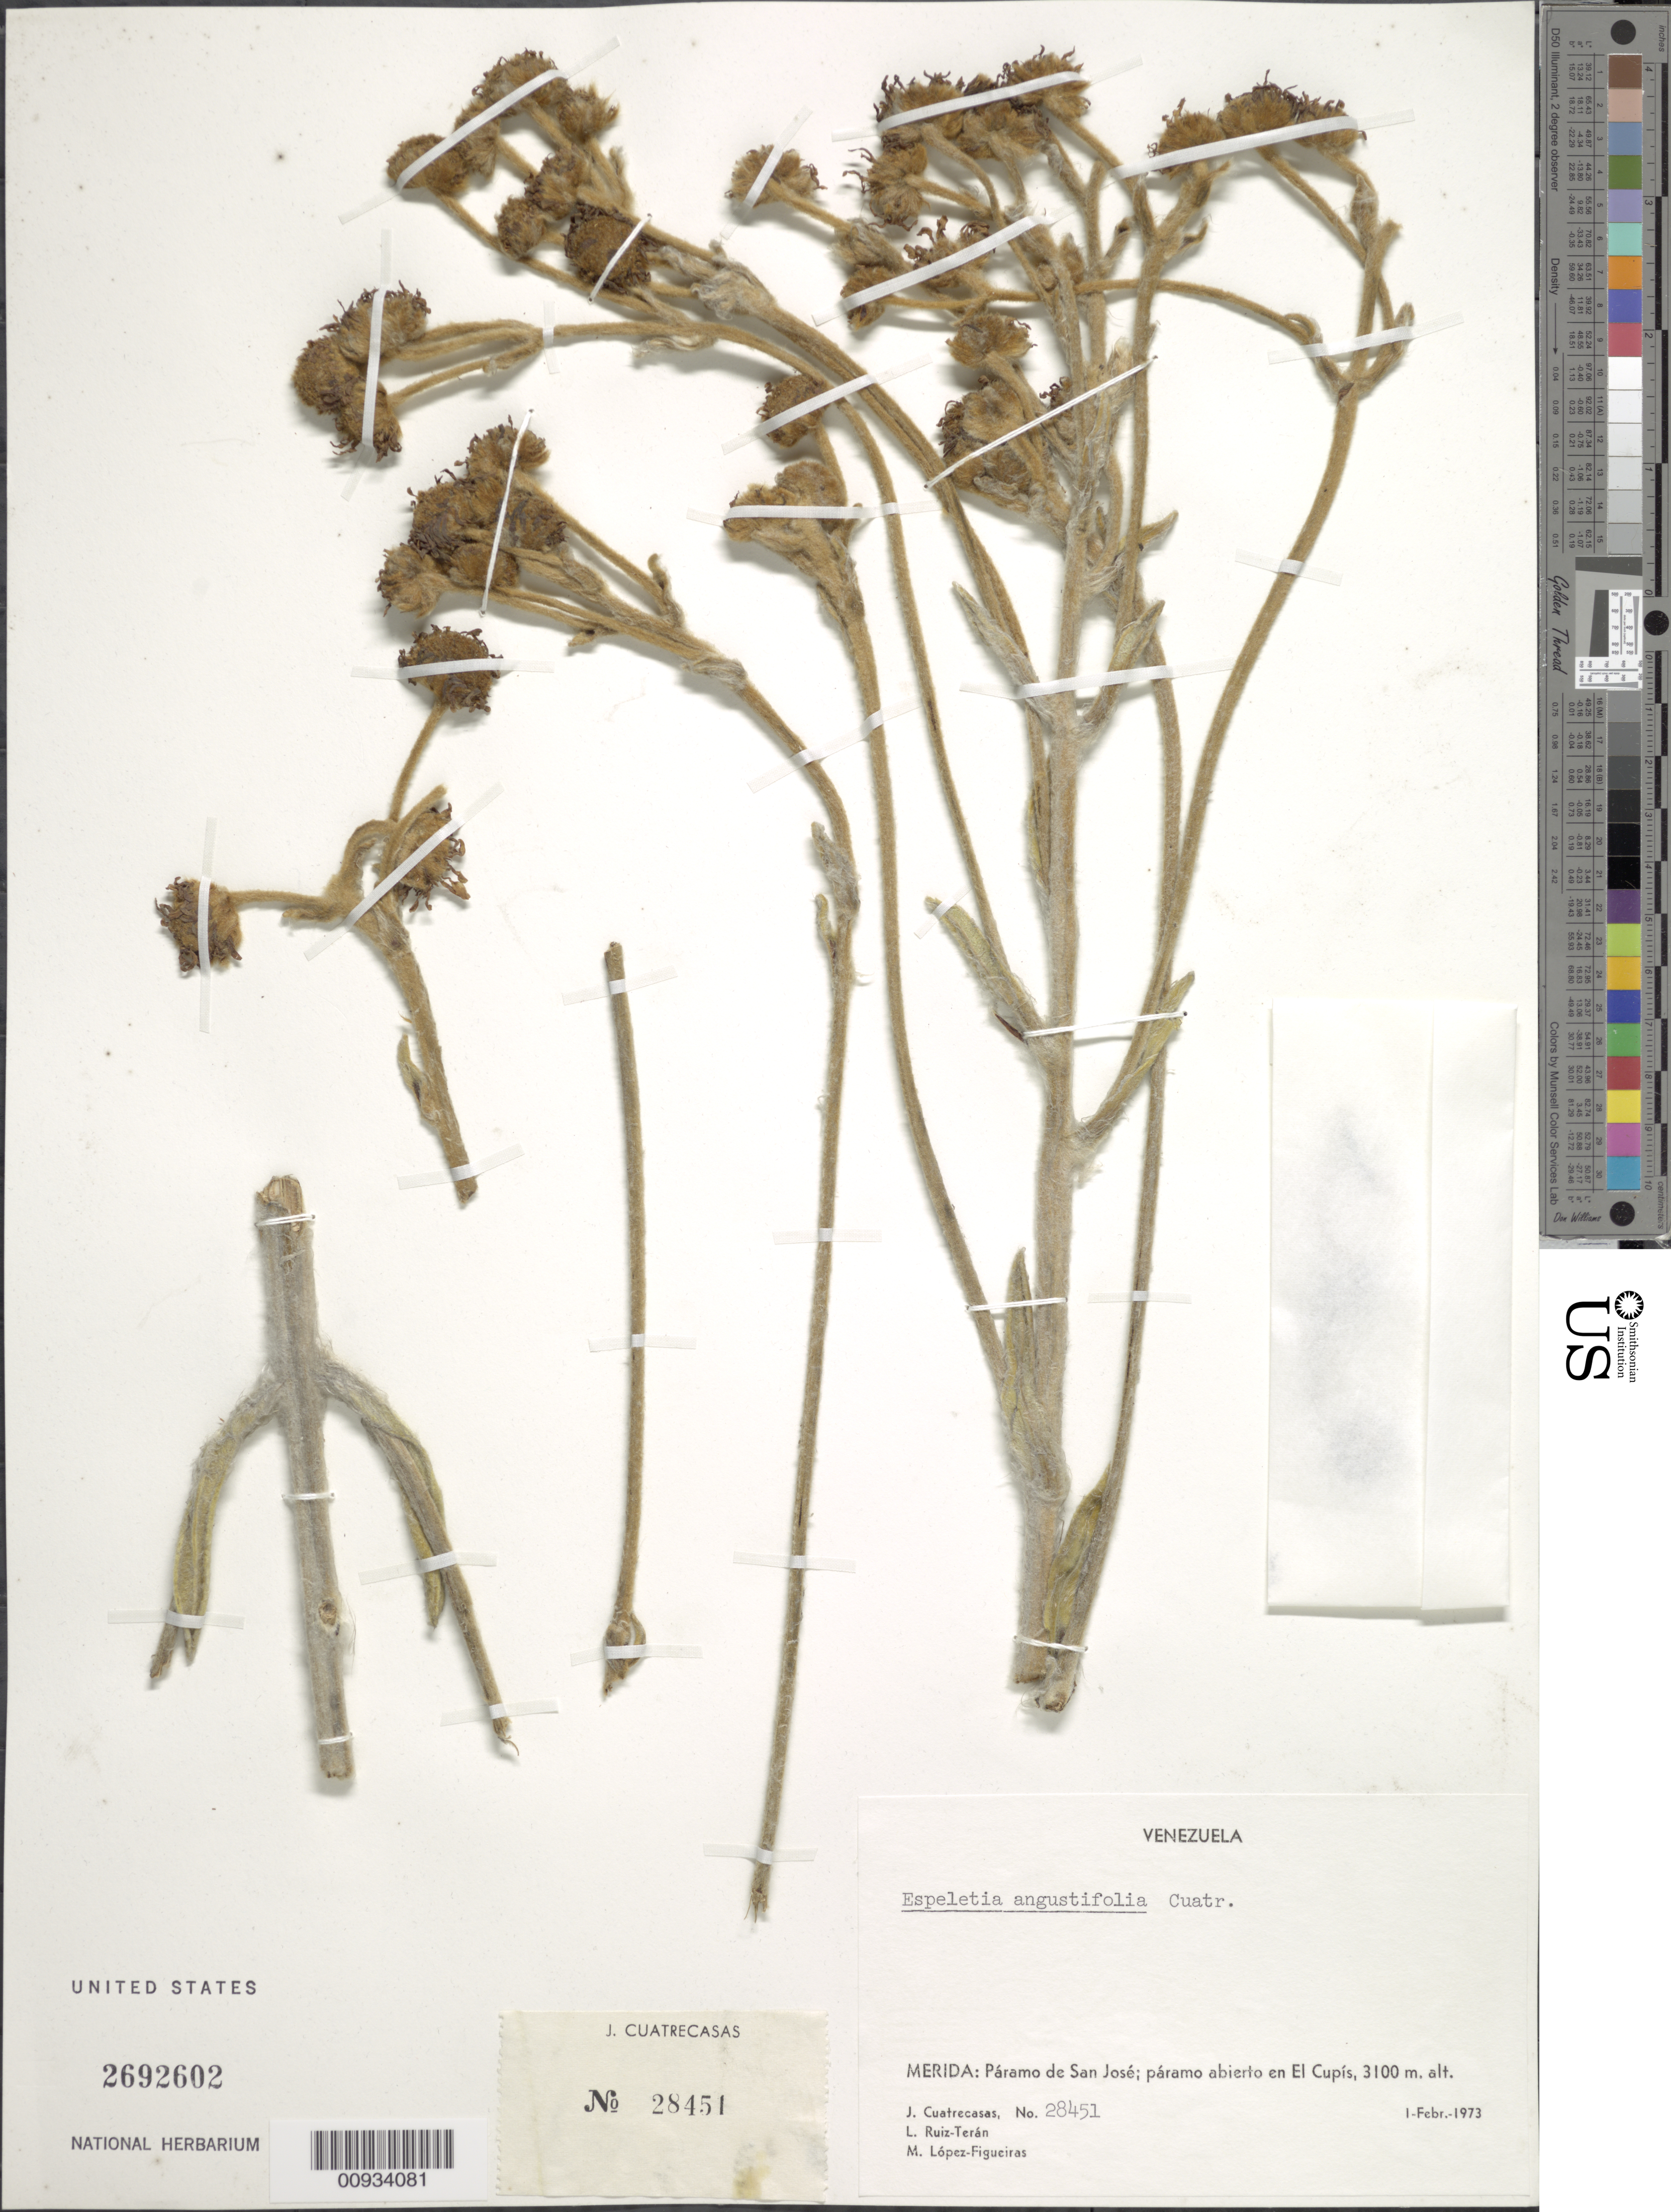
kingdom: Plantae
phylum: Tracheophyta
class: Magnoliopsida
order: Asterales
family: Asteraceae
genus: Espeletiopsis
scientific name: Espeletiopsis angustifolia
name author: (Cuatrec.) Cuatrec.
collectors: J. Cuatrecasas, L. E. Ruíz-Terán & M. López Figueiras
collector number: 28451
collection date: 1973-02-01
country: Venezuela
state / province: Mérida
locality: Paramo de San Jose, paramo abierto en El Cupis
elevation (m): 3100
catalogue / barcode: US 2692602